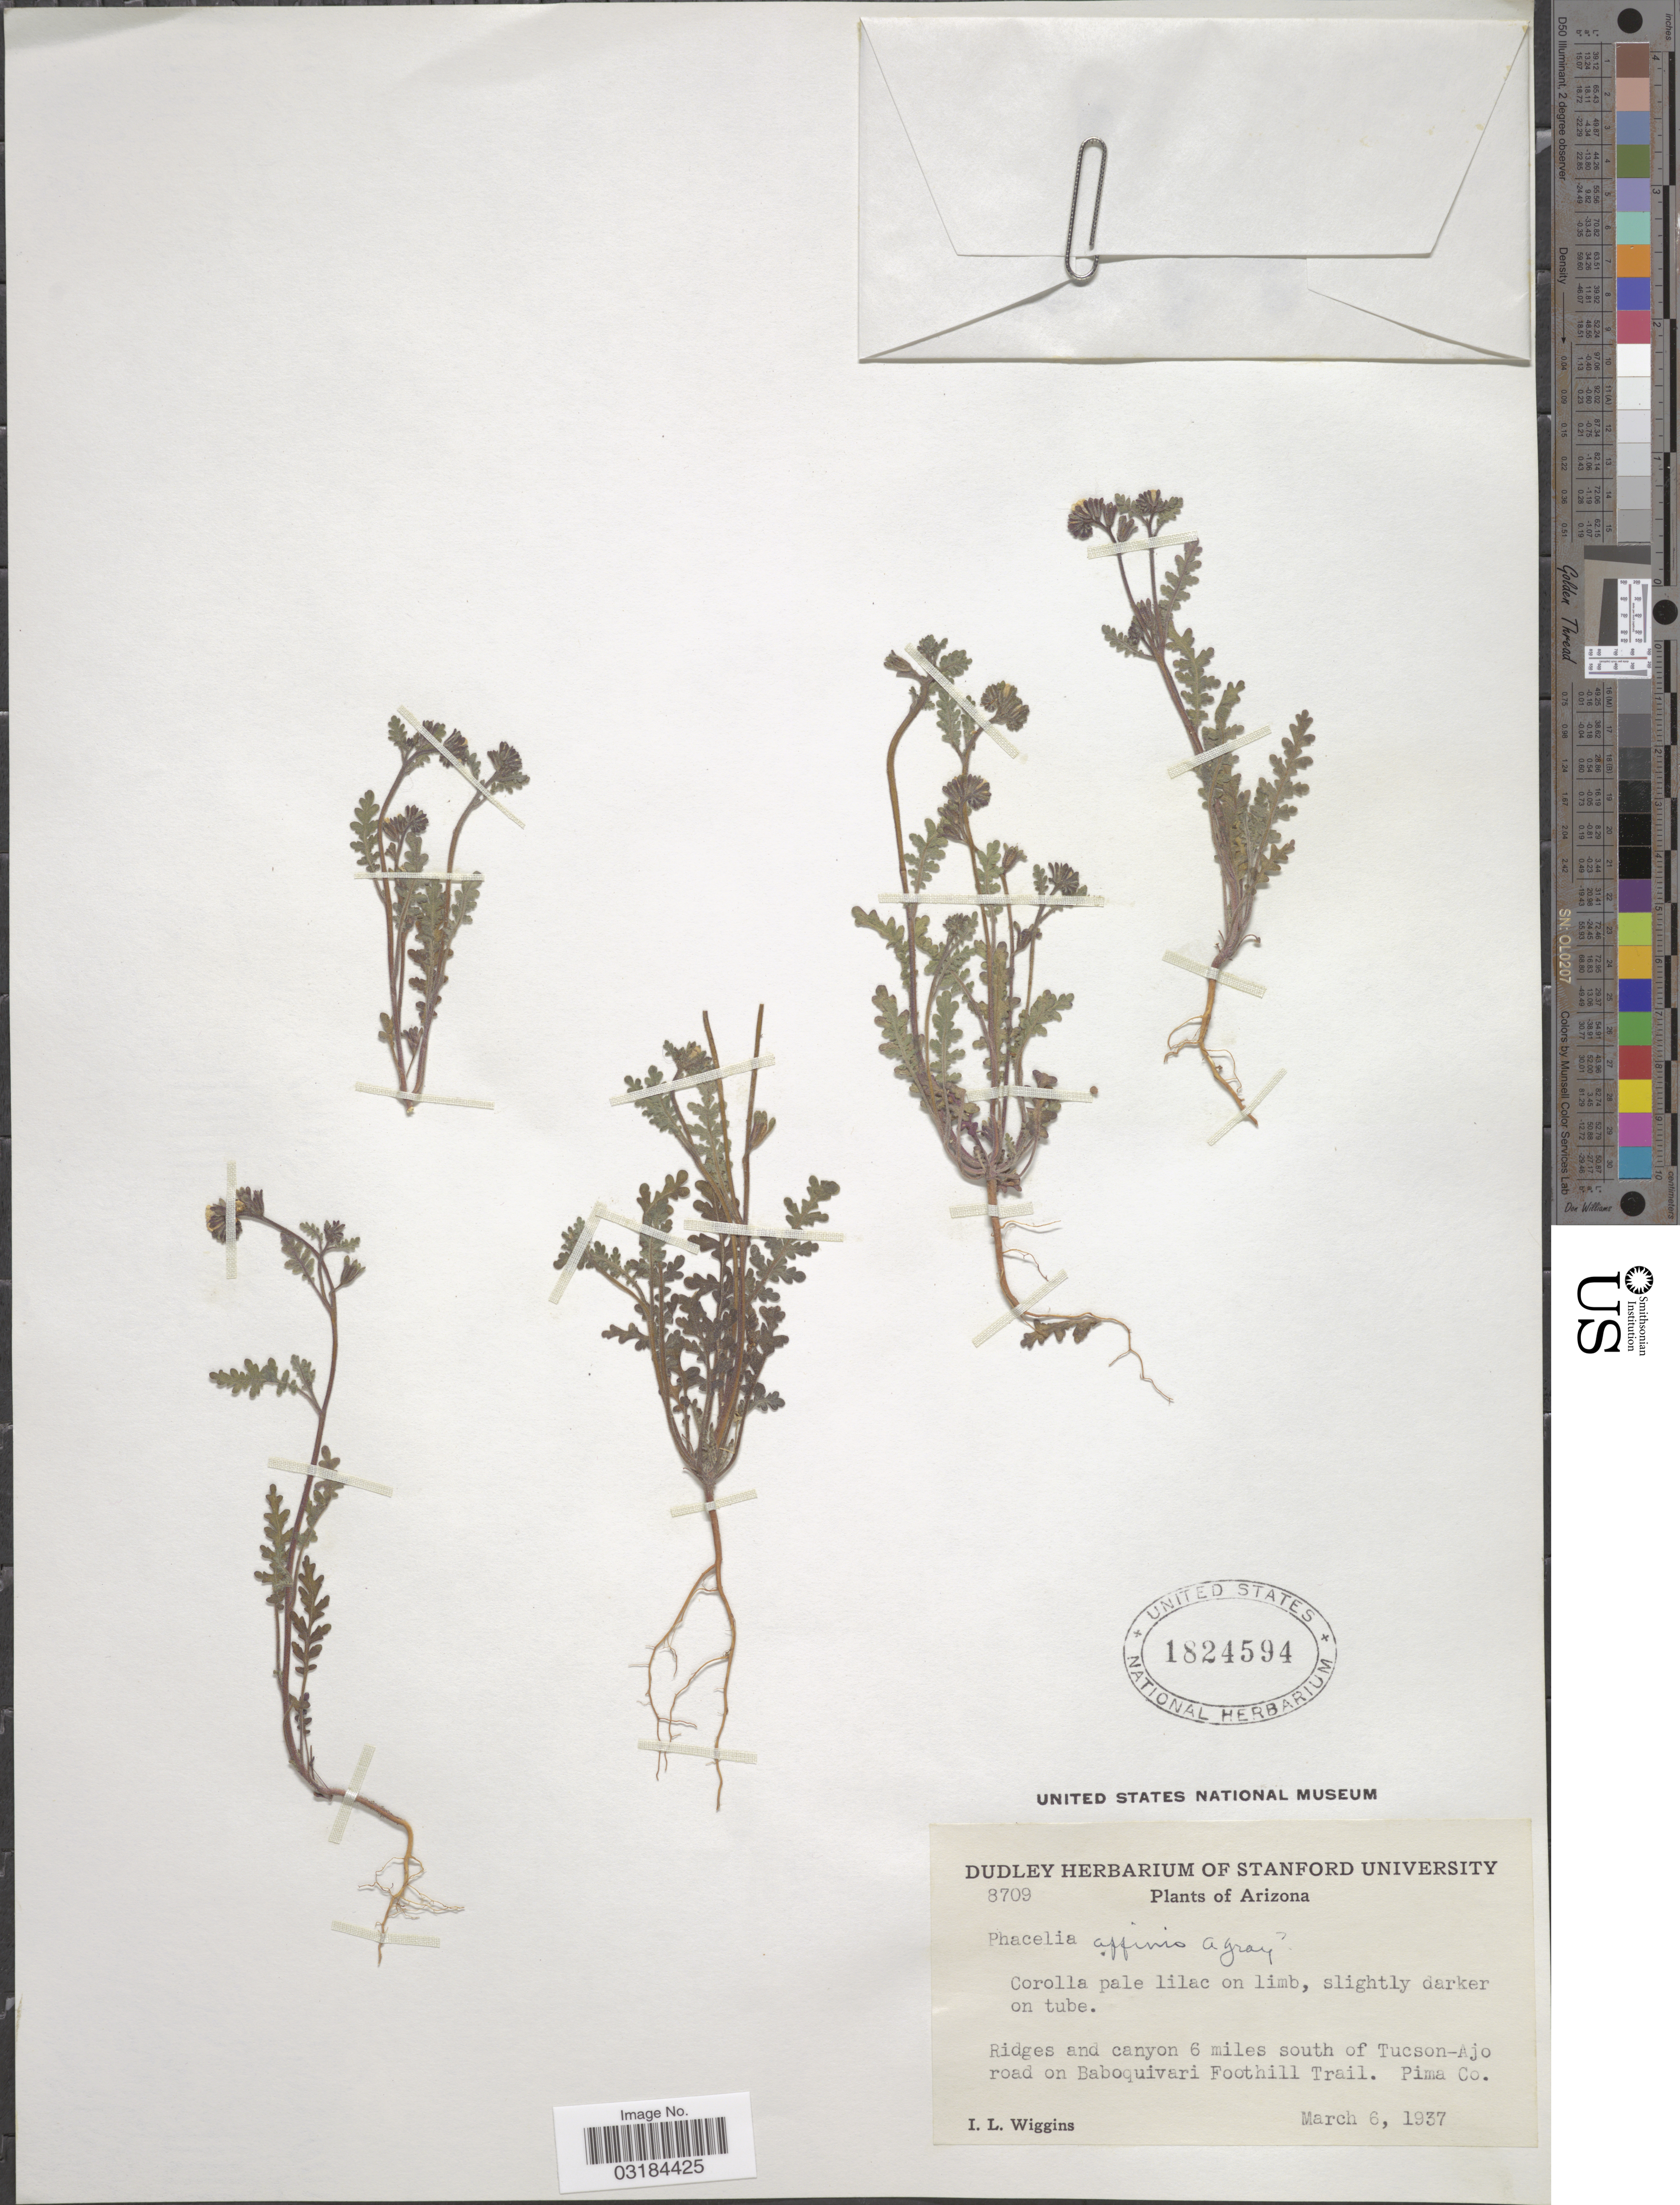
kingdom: Plantae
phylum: Tracheophyta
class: Magnoliopsida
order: Boraginales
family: Hydrophyllaceae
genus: Phacelia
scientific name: Phacelia affinis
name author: A. Gray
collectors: I. L. Wiggins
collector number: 8709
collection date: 1937-03-06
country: United States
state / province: Arizona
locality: Ridges and canyon 6 miles south of Tucson-Ajo road on Baboquivari Foothill Trail. Pima Co.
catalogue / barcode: US 1824594